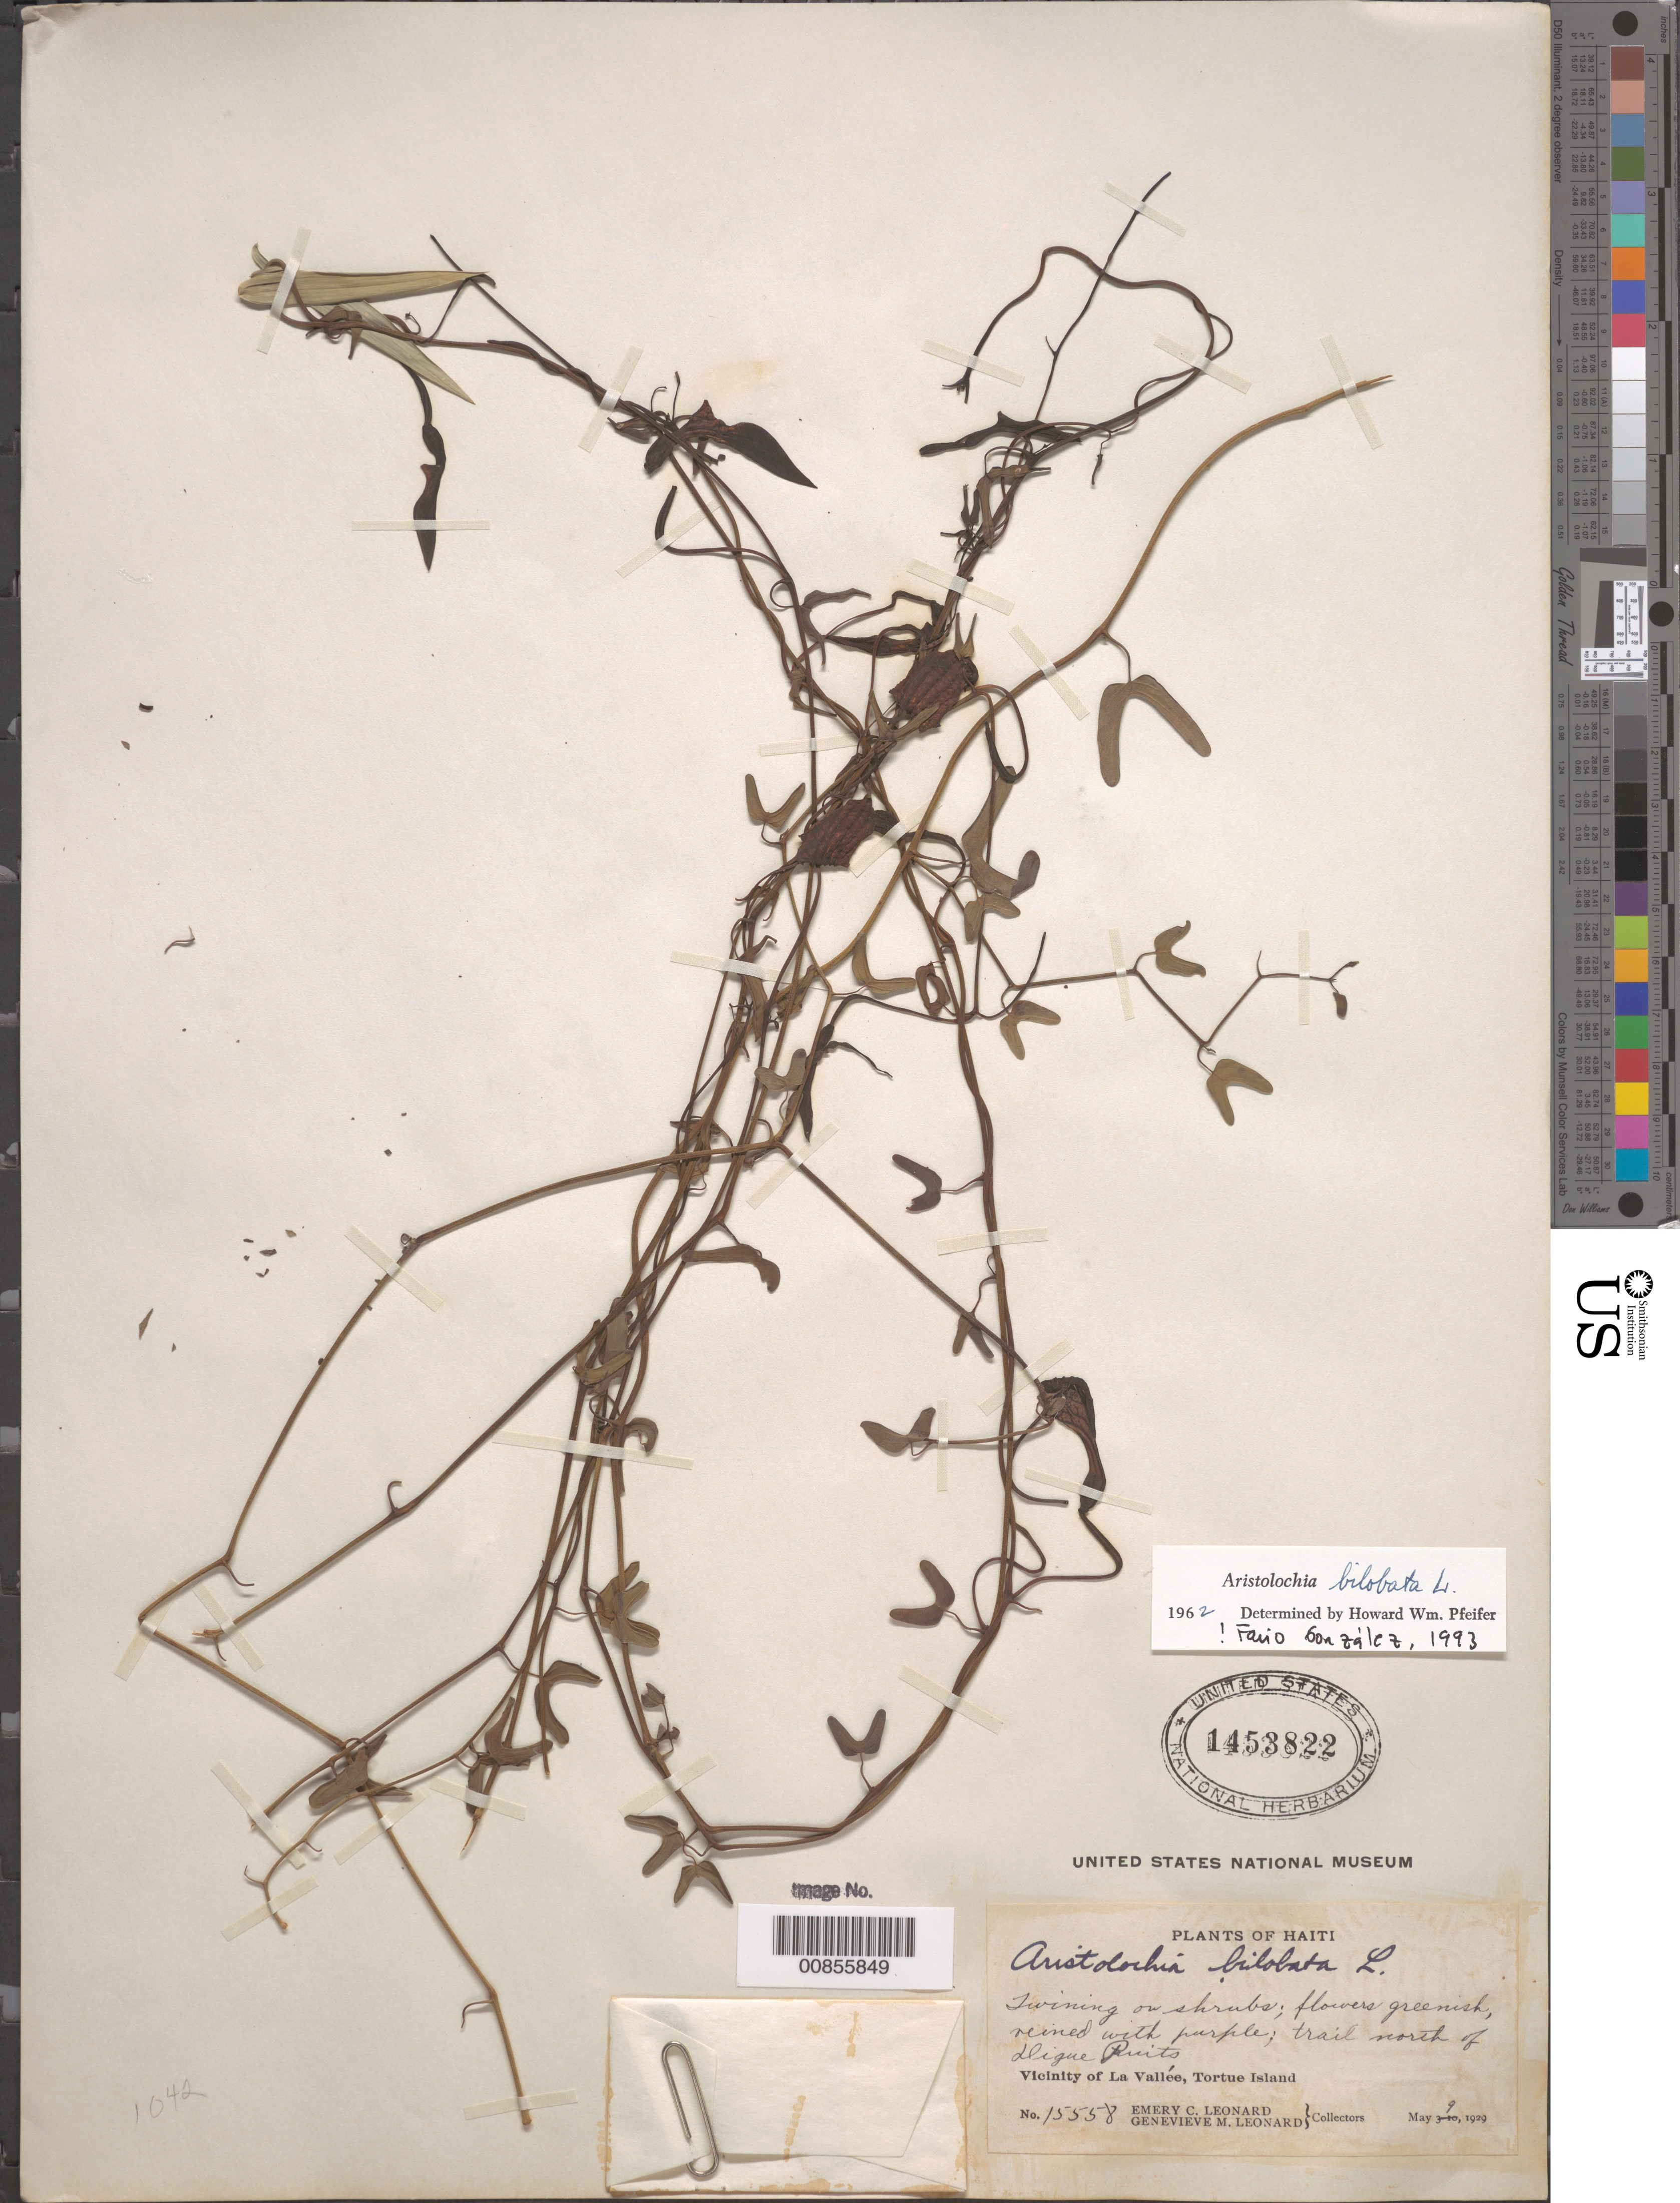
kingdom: Plantae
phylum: Tracheophyta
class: Magnoliopsida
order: Piperales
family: Aristolochiaceae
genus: Aristolochia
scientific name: Aristolochia bilobata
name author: L.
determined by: González, F., (COL), Universidad Nacional de Colombia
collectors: E. C. Leonard & G. M. Leonard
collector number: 15558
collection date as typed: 09 May 1929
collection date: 1929-05-09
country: Haiti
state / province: Nord-Óuest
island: Île de la Tortue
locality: Vicinity of La Vallée, Tortue Island. Trail north of "Digue Puits".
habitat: Twining on shrubs.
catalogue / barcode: US 1453822